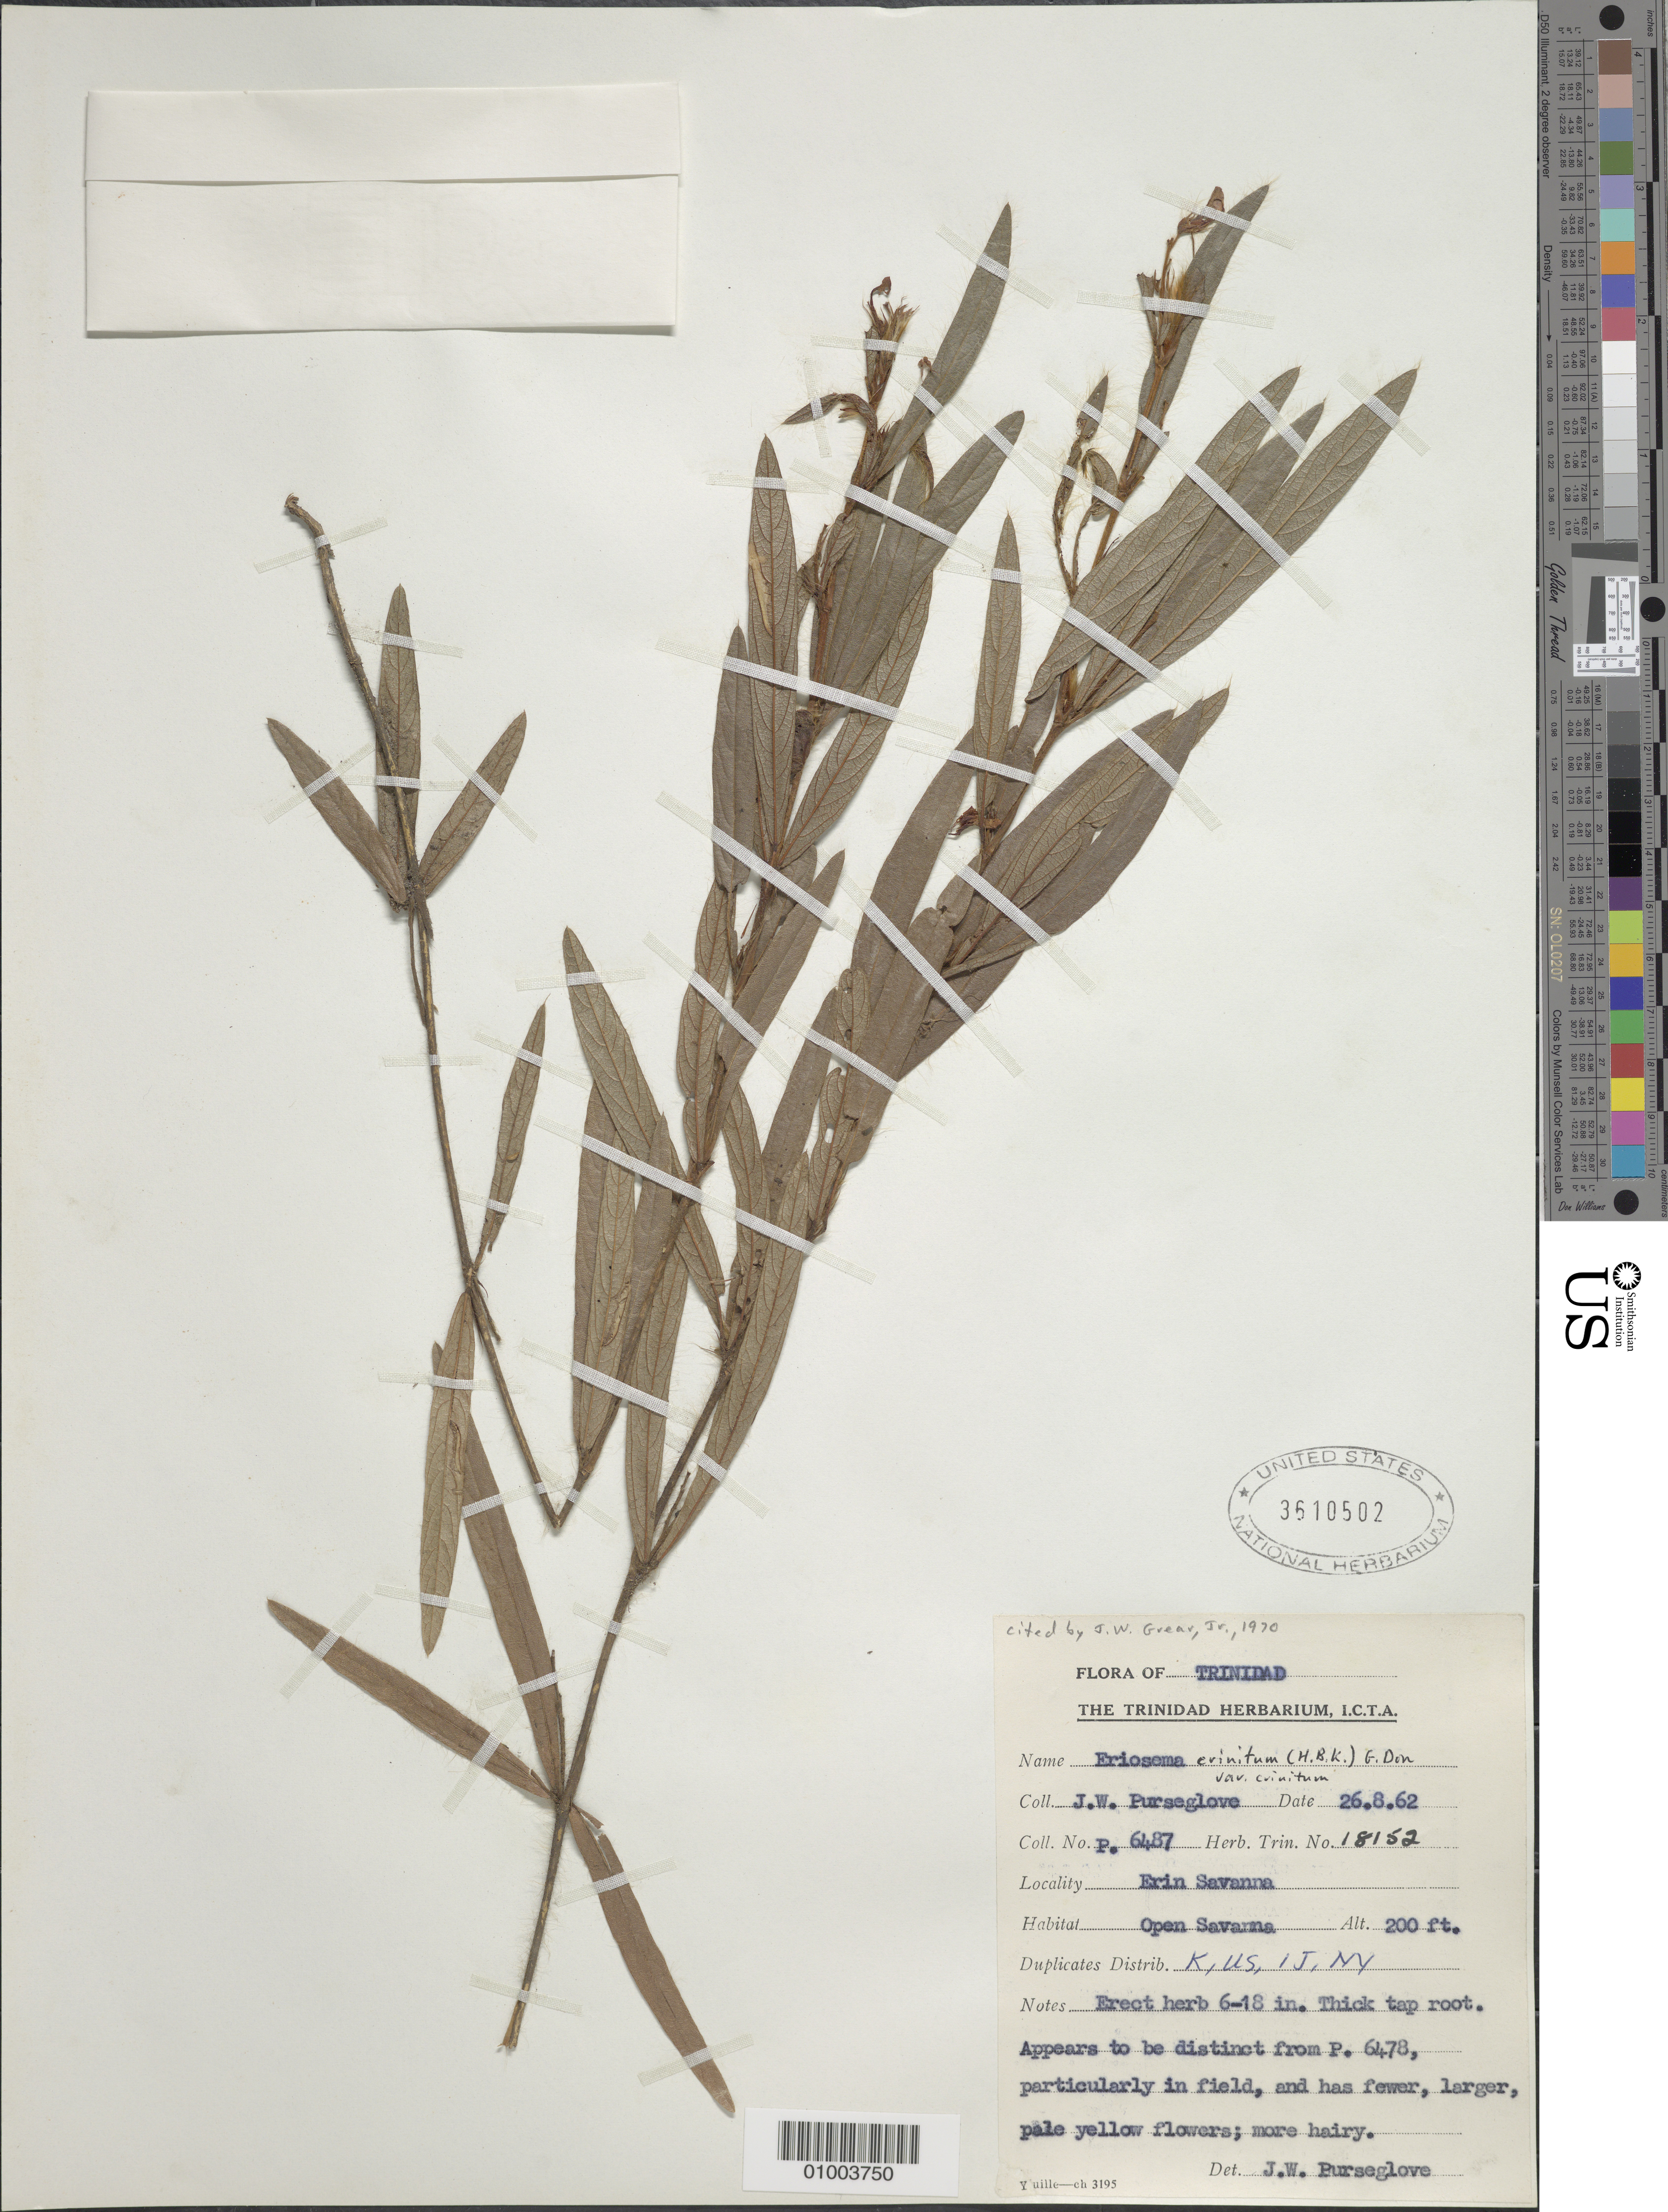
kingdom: Plantae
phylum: Tracheophyta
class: Magnoliopsida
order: Fabales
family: Fabaceae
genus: Eriosema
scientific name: Eriosema crinitum var. crinitum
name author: (Kunth) G. Don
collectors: J. Purseglove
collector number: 6487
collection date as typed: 26 Aug 1962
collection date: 1962-08-26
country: Trinidad and Tobago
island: Trinidad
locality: Erin Savanna (open savanna).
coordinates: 0 N, 0 E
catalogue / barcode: US 3610502